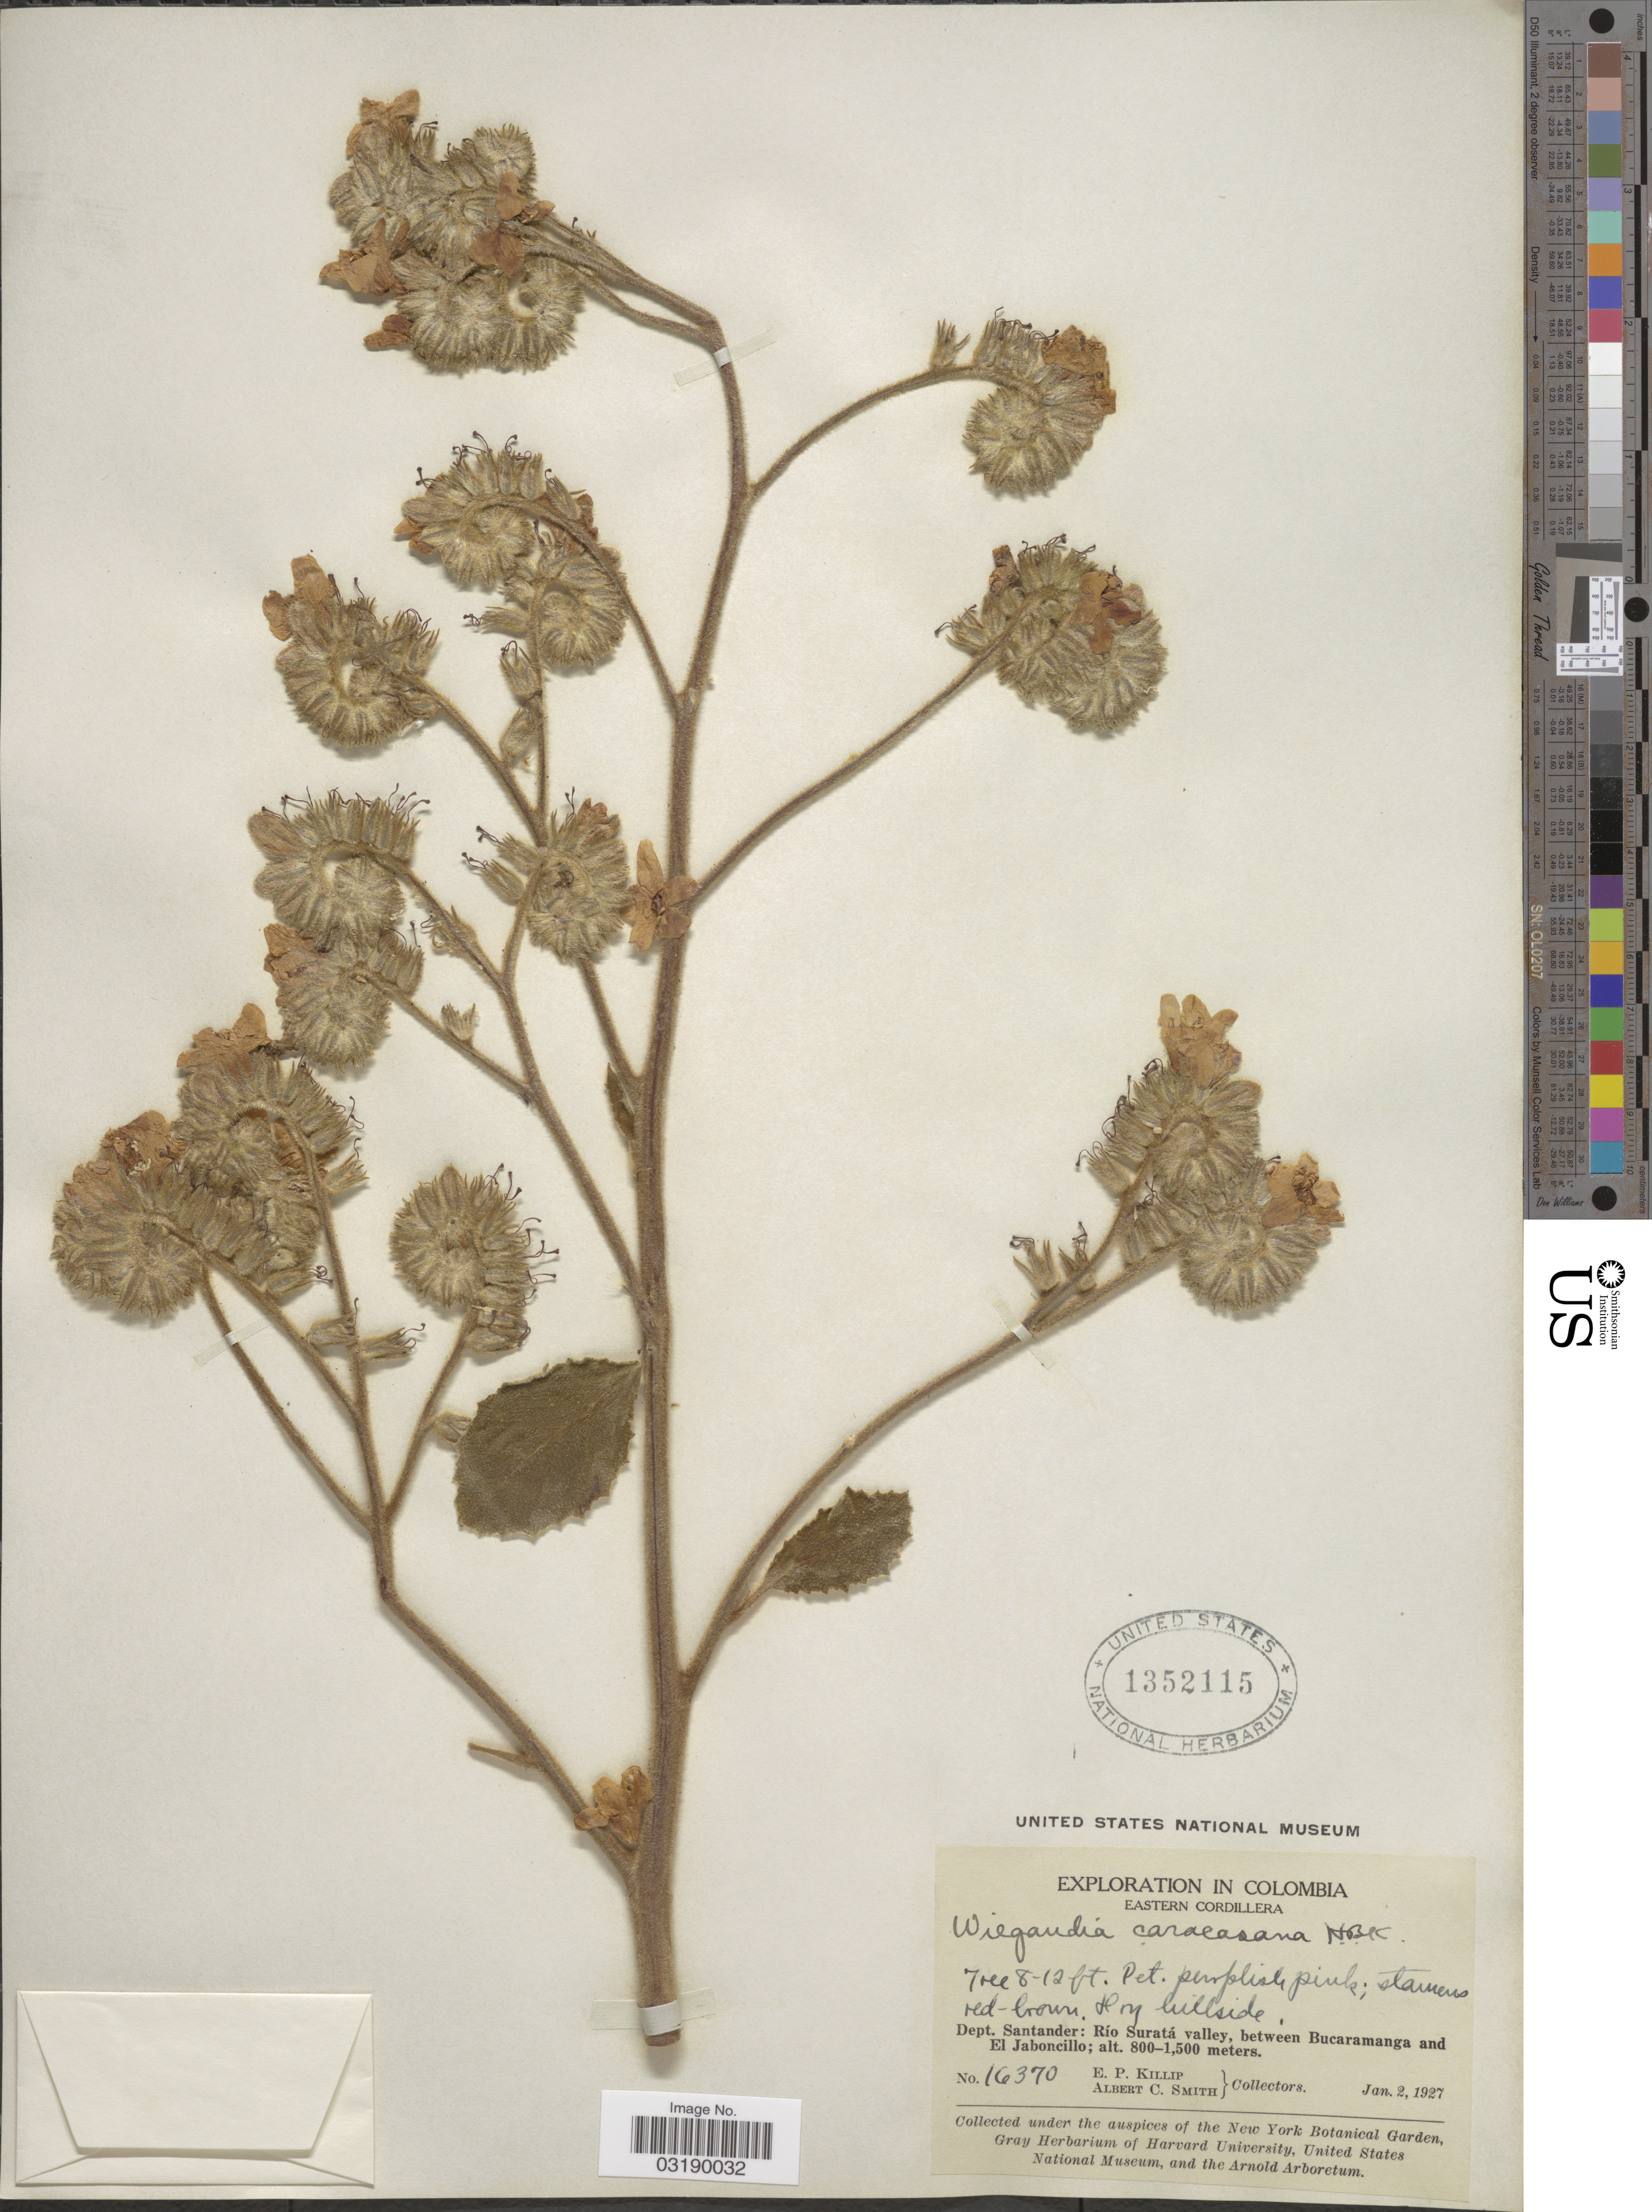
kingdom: Plantae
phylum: Tracheophyta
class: Magnoliopsida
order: Boraginales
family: Namaceae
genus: Wigandia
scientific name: Wigandia caracasana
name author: Kunth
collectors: E. P. Killip & A. C. Smith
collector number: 16370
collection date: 1927-01-02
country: Colombia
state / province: Santander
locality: Eastern Cordillera. Dept. Santander: Río Suratá valley, between Bucaramanga and El Jaboncillo.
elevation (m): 800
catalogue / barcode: US 1352115